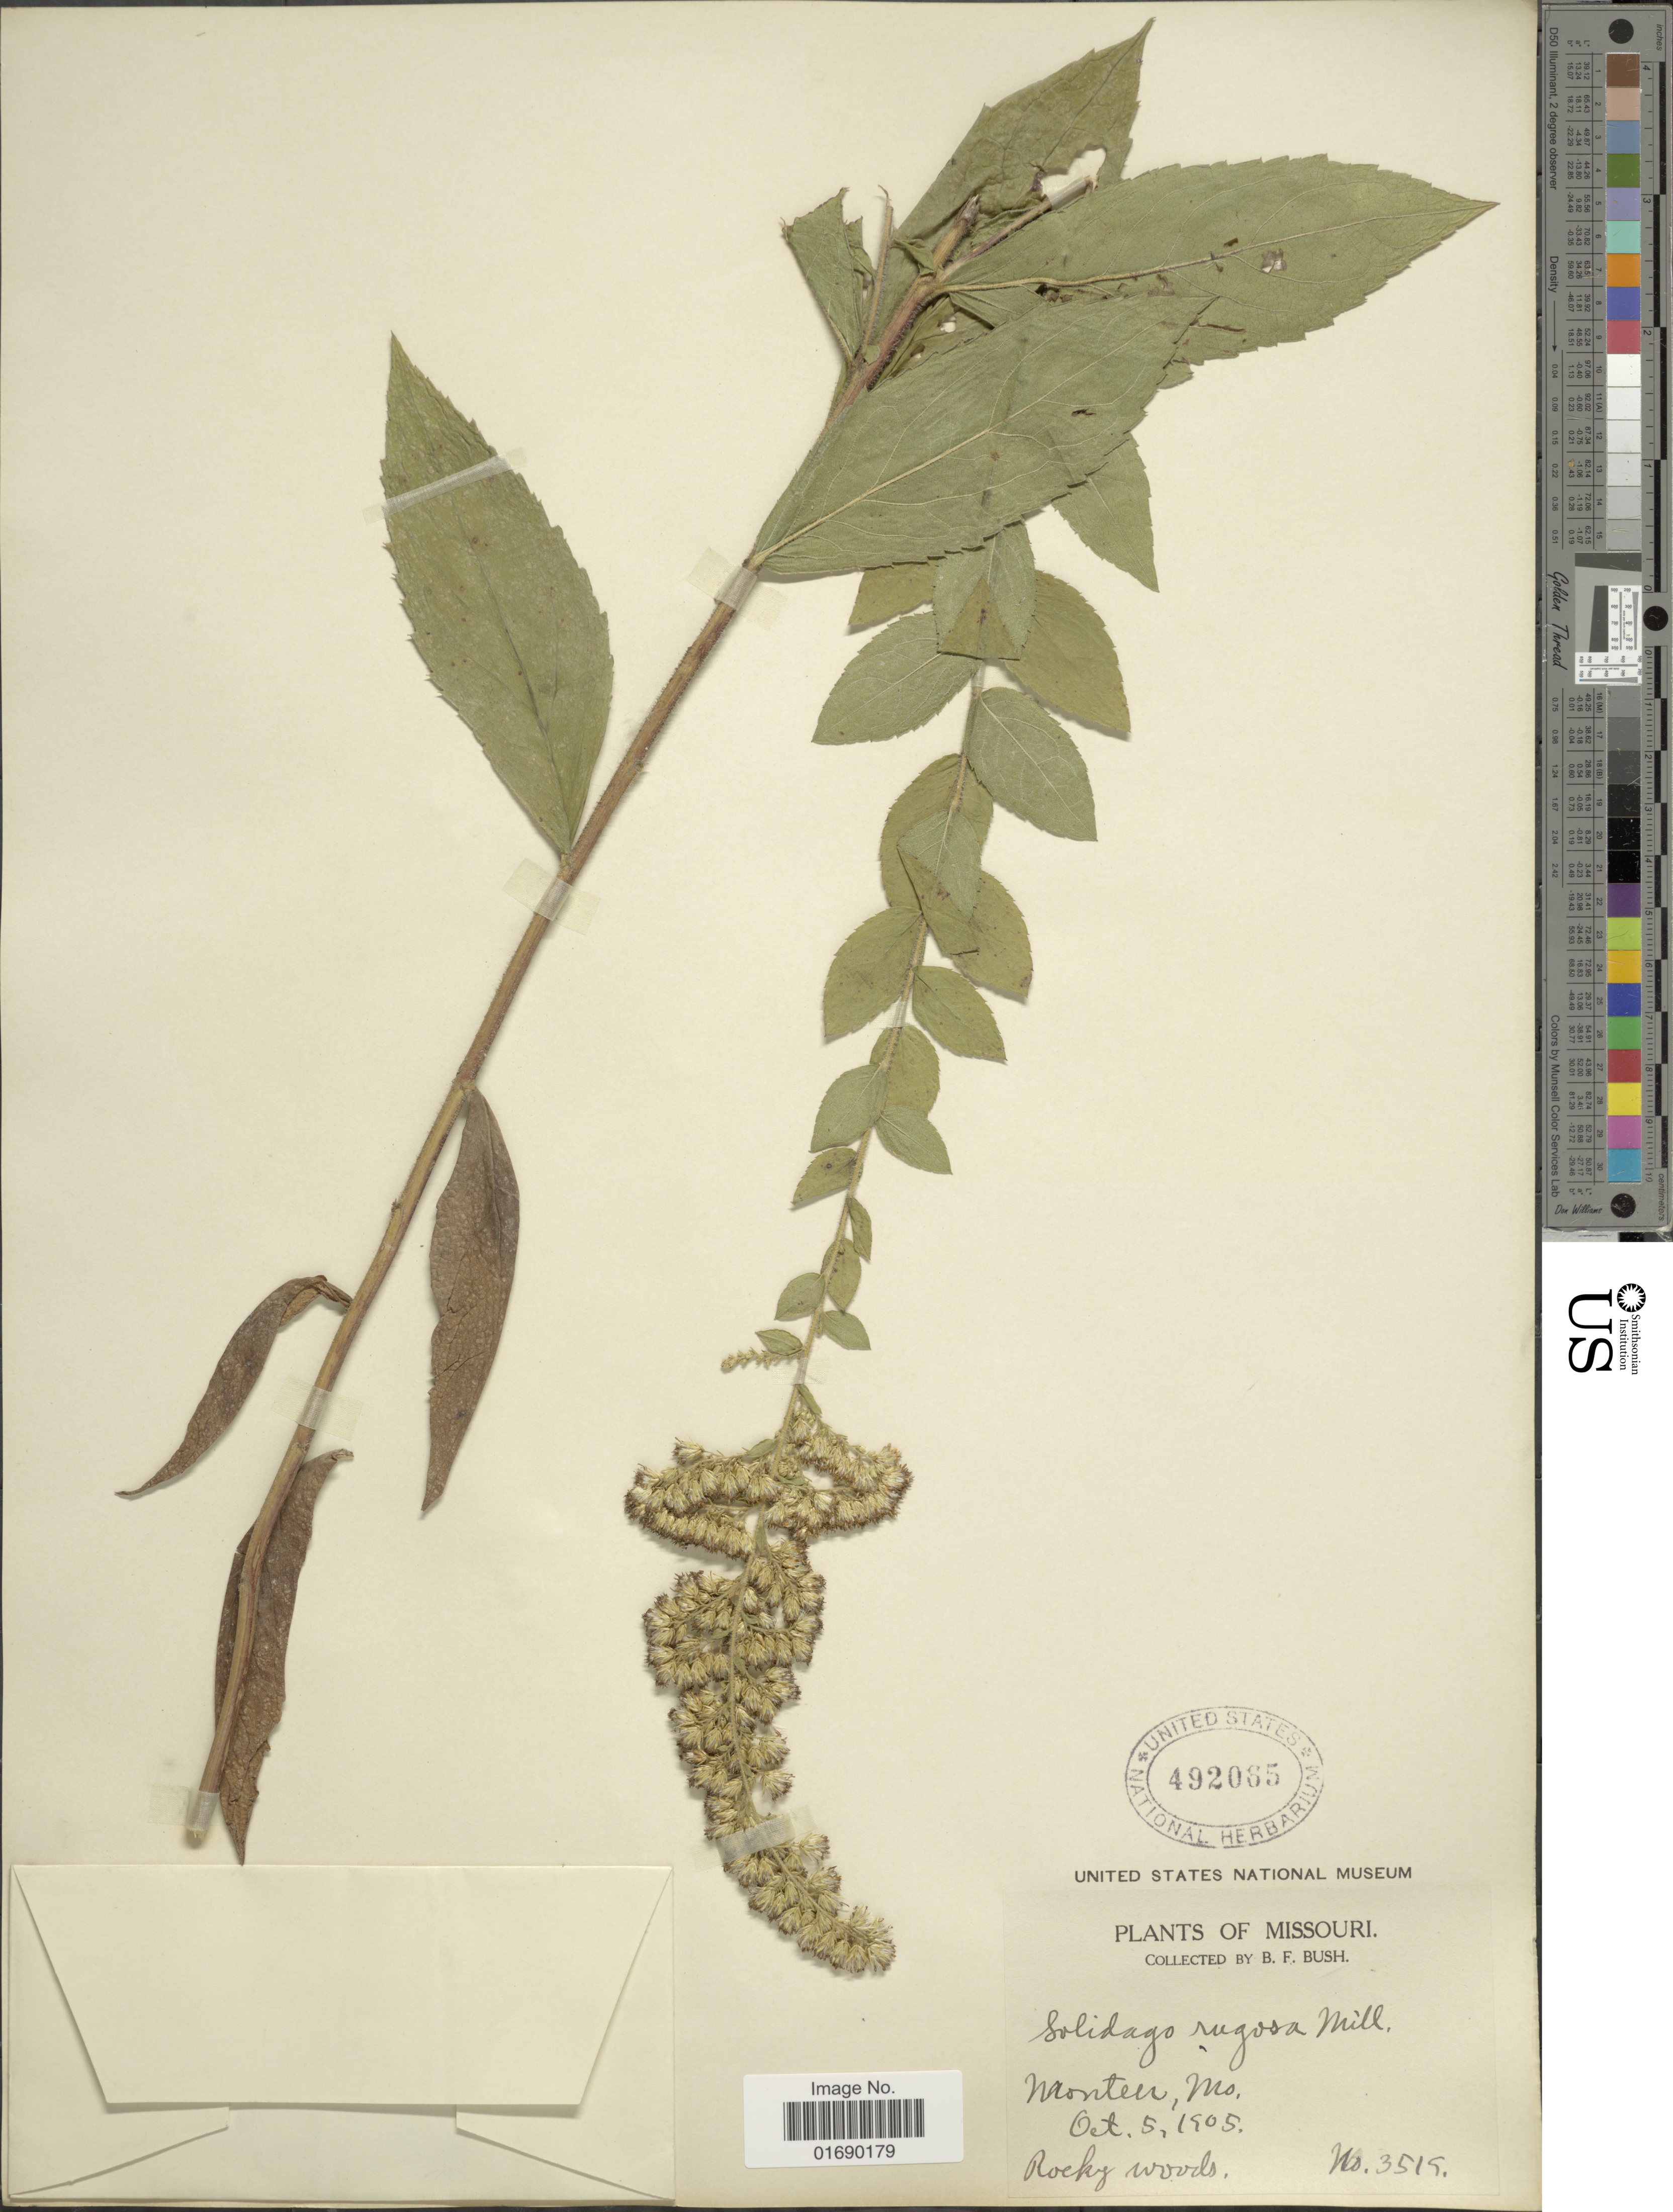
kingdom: Plantae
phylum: Tracheophyta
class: Magnoliopsida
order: Asterales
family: Asteraceae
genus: Solidago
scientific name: Solidago rugosa var. aspera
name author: (Aiton) Cronq.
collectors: B. F. Bush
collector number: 3519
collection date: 1905-10-05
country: United States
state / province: Missouri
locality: Monteer, Rocky woods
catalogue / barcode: US 492065